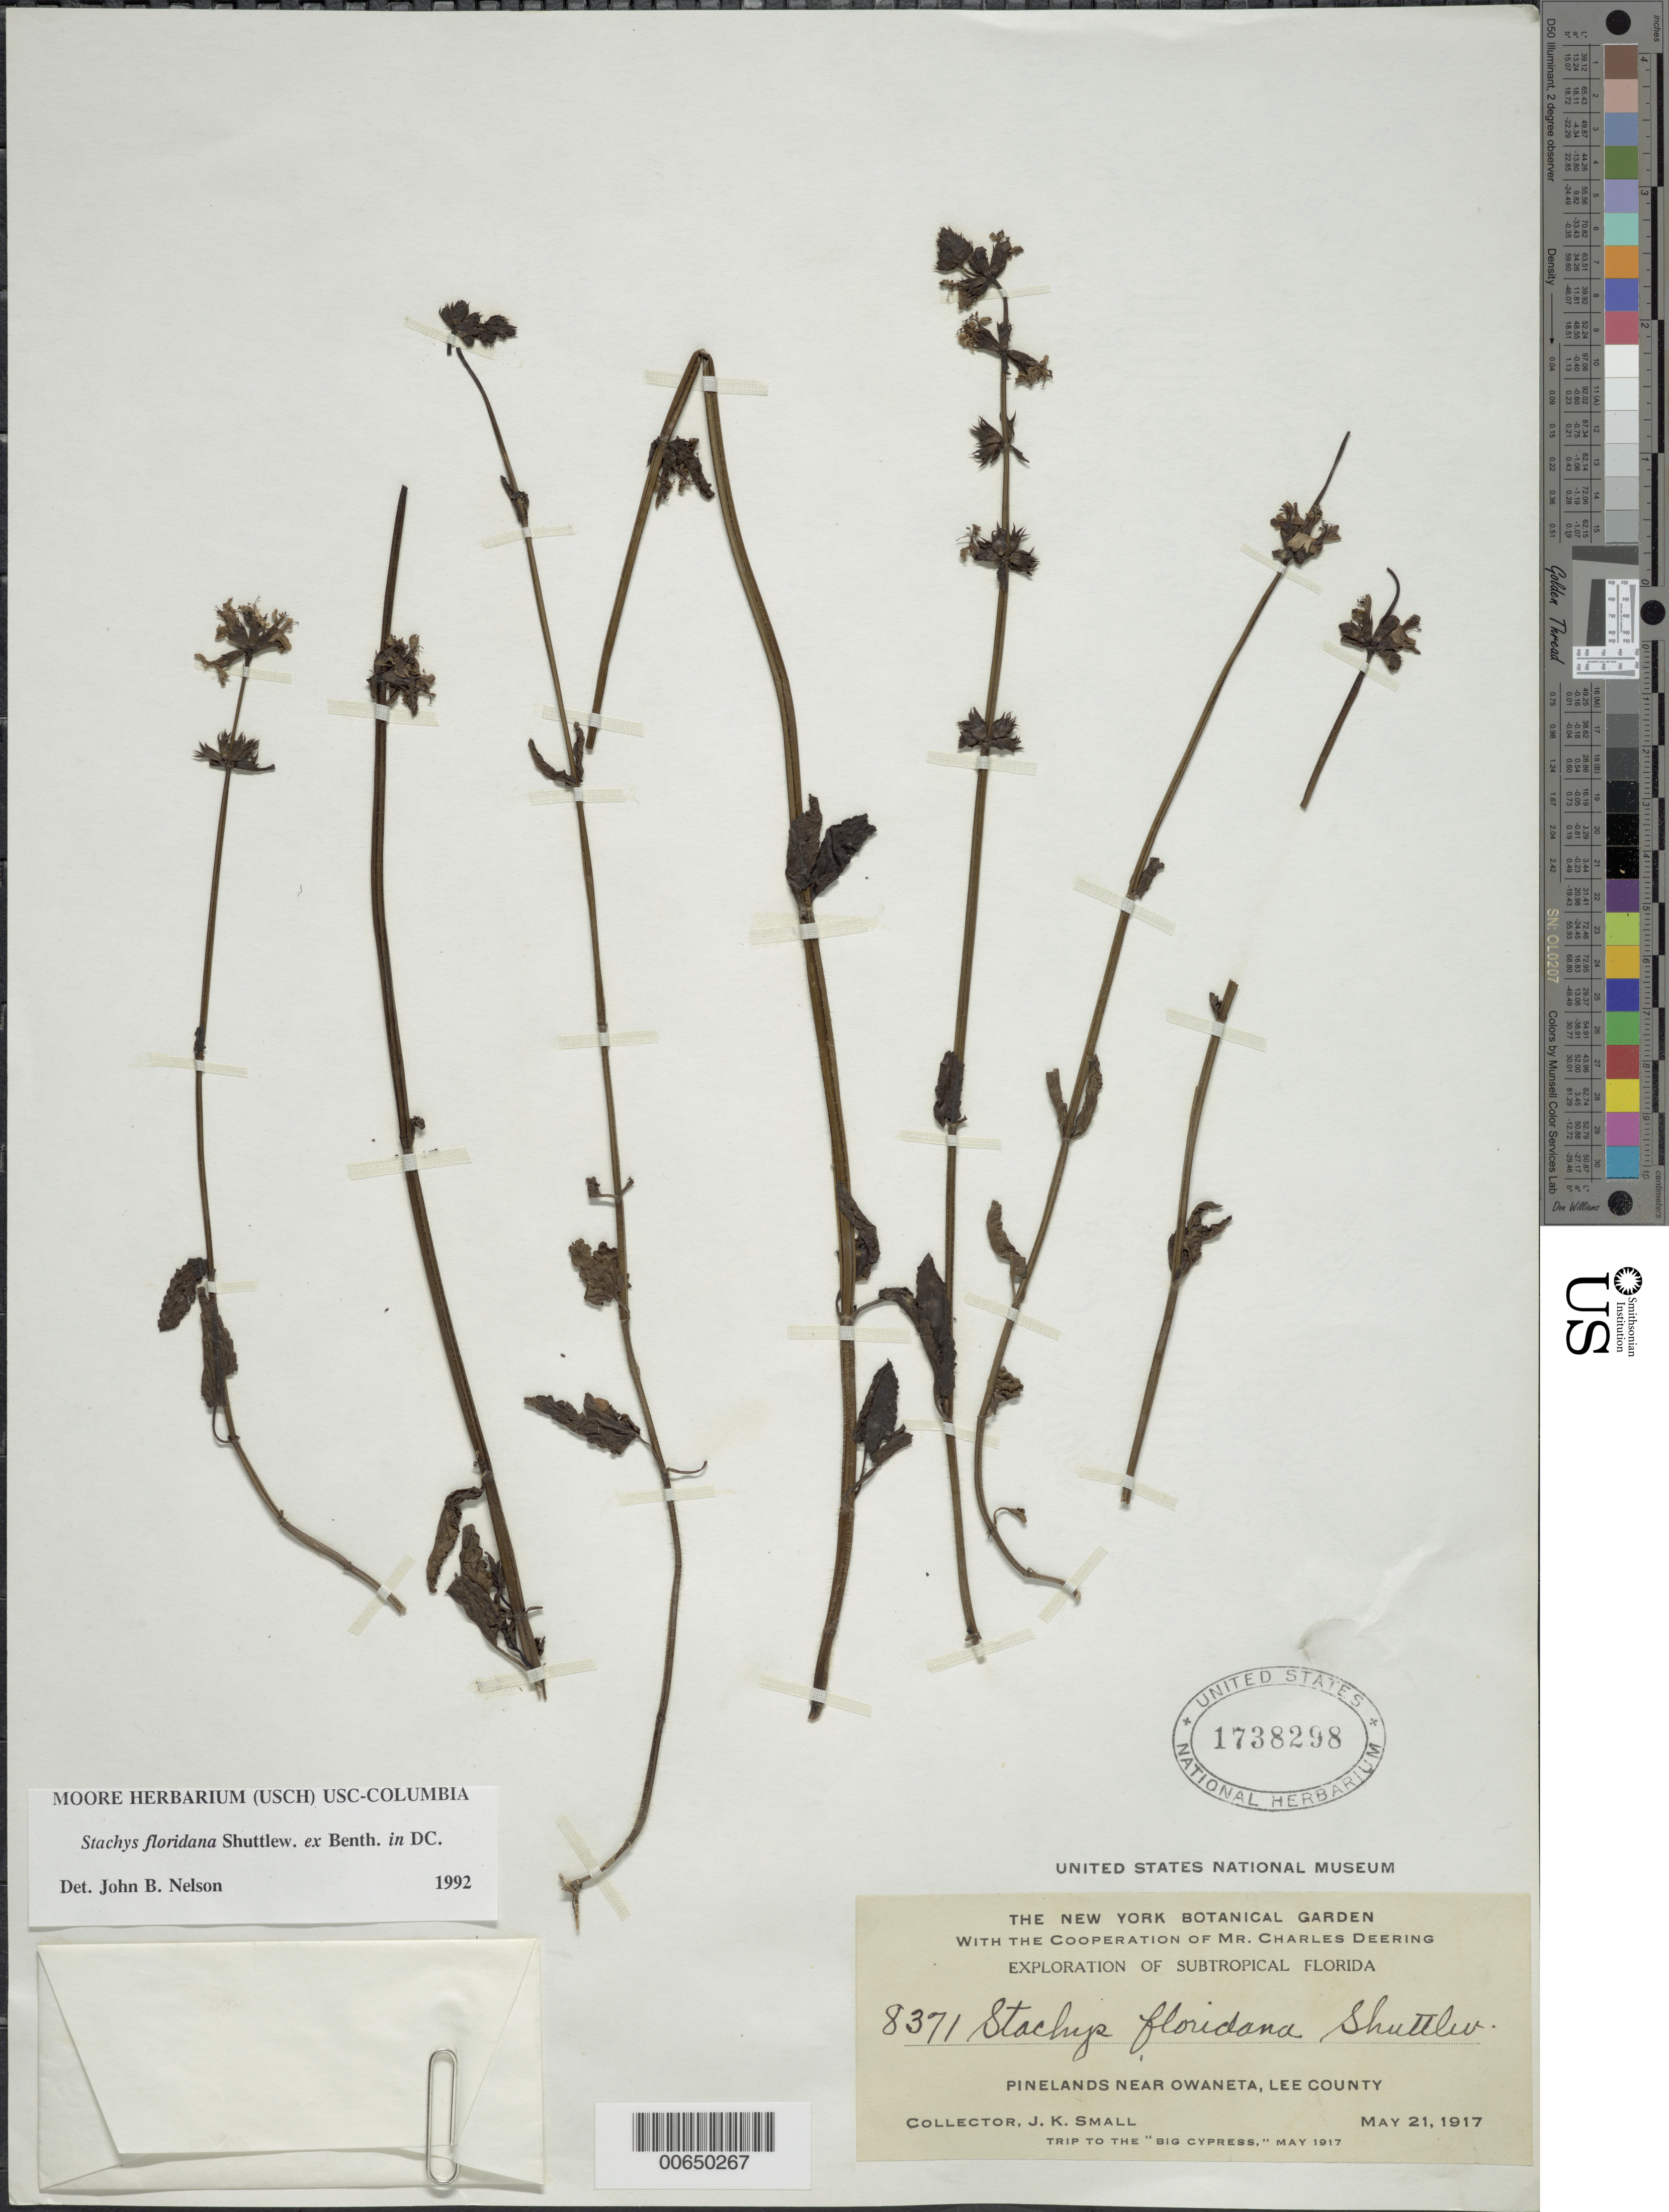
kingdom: Plantae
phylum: Tracheophyta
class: Magnoliopsida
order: Lamiales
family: Lamiaceae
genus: Stachys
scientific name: Stachys floridana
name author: Shuttlew. ex Benth.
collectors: J. K. Small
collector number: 8371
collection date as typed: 21 May 1971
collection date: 1971-05-21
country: United States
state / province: Florida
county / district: Lee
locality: Near Owanita.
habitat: Pinelands.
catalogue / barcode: US 1738298